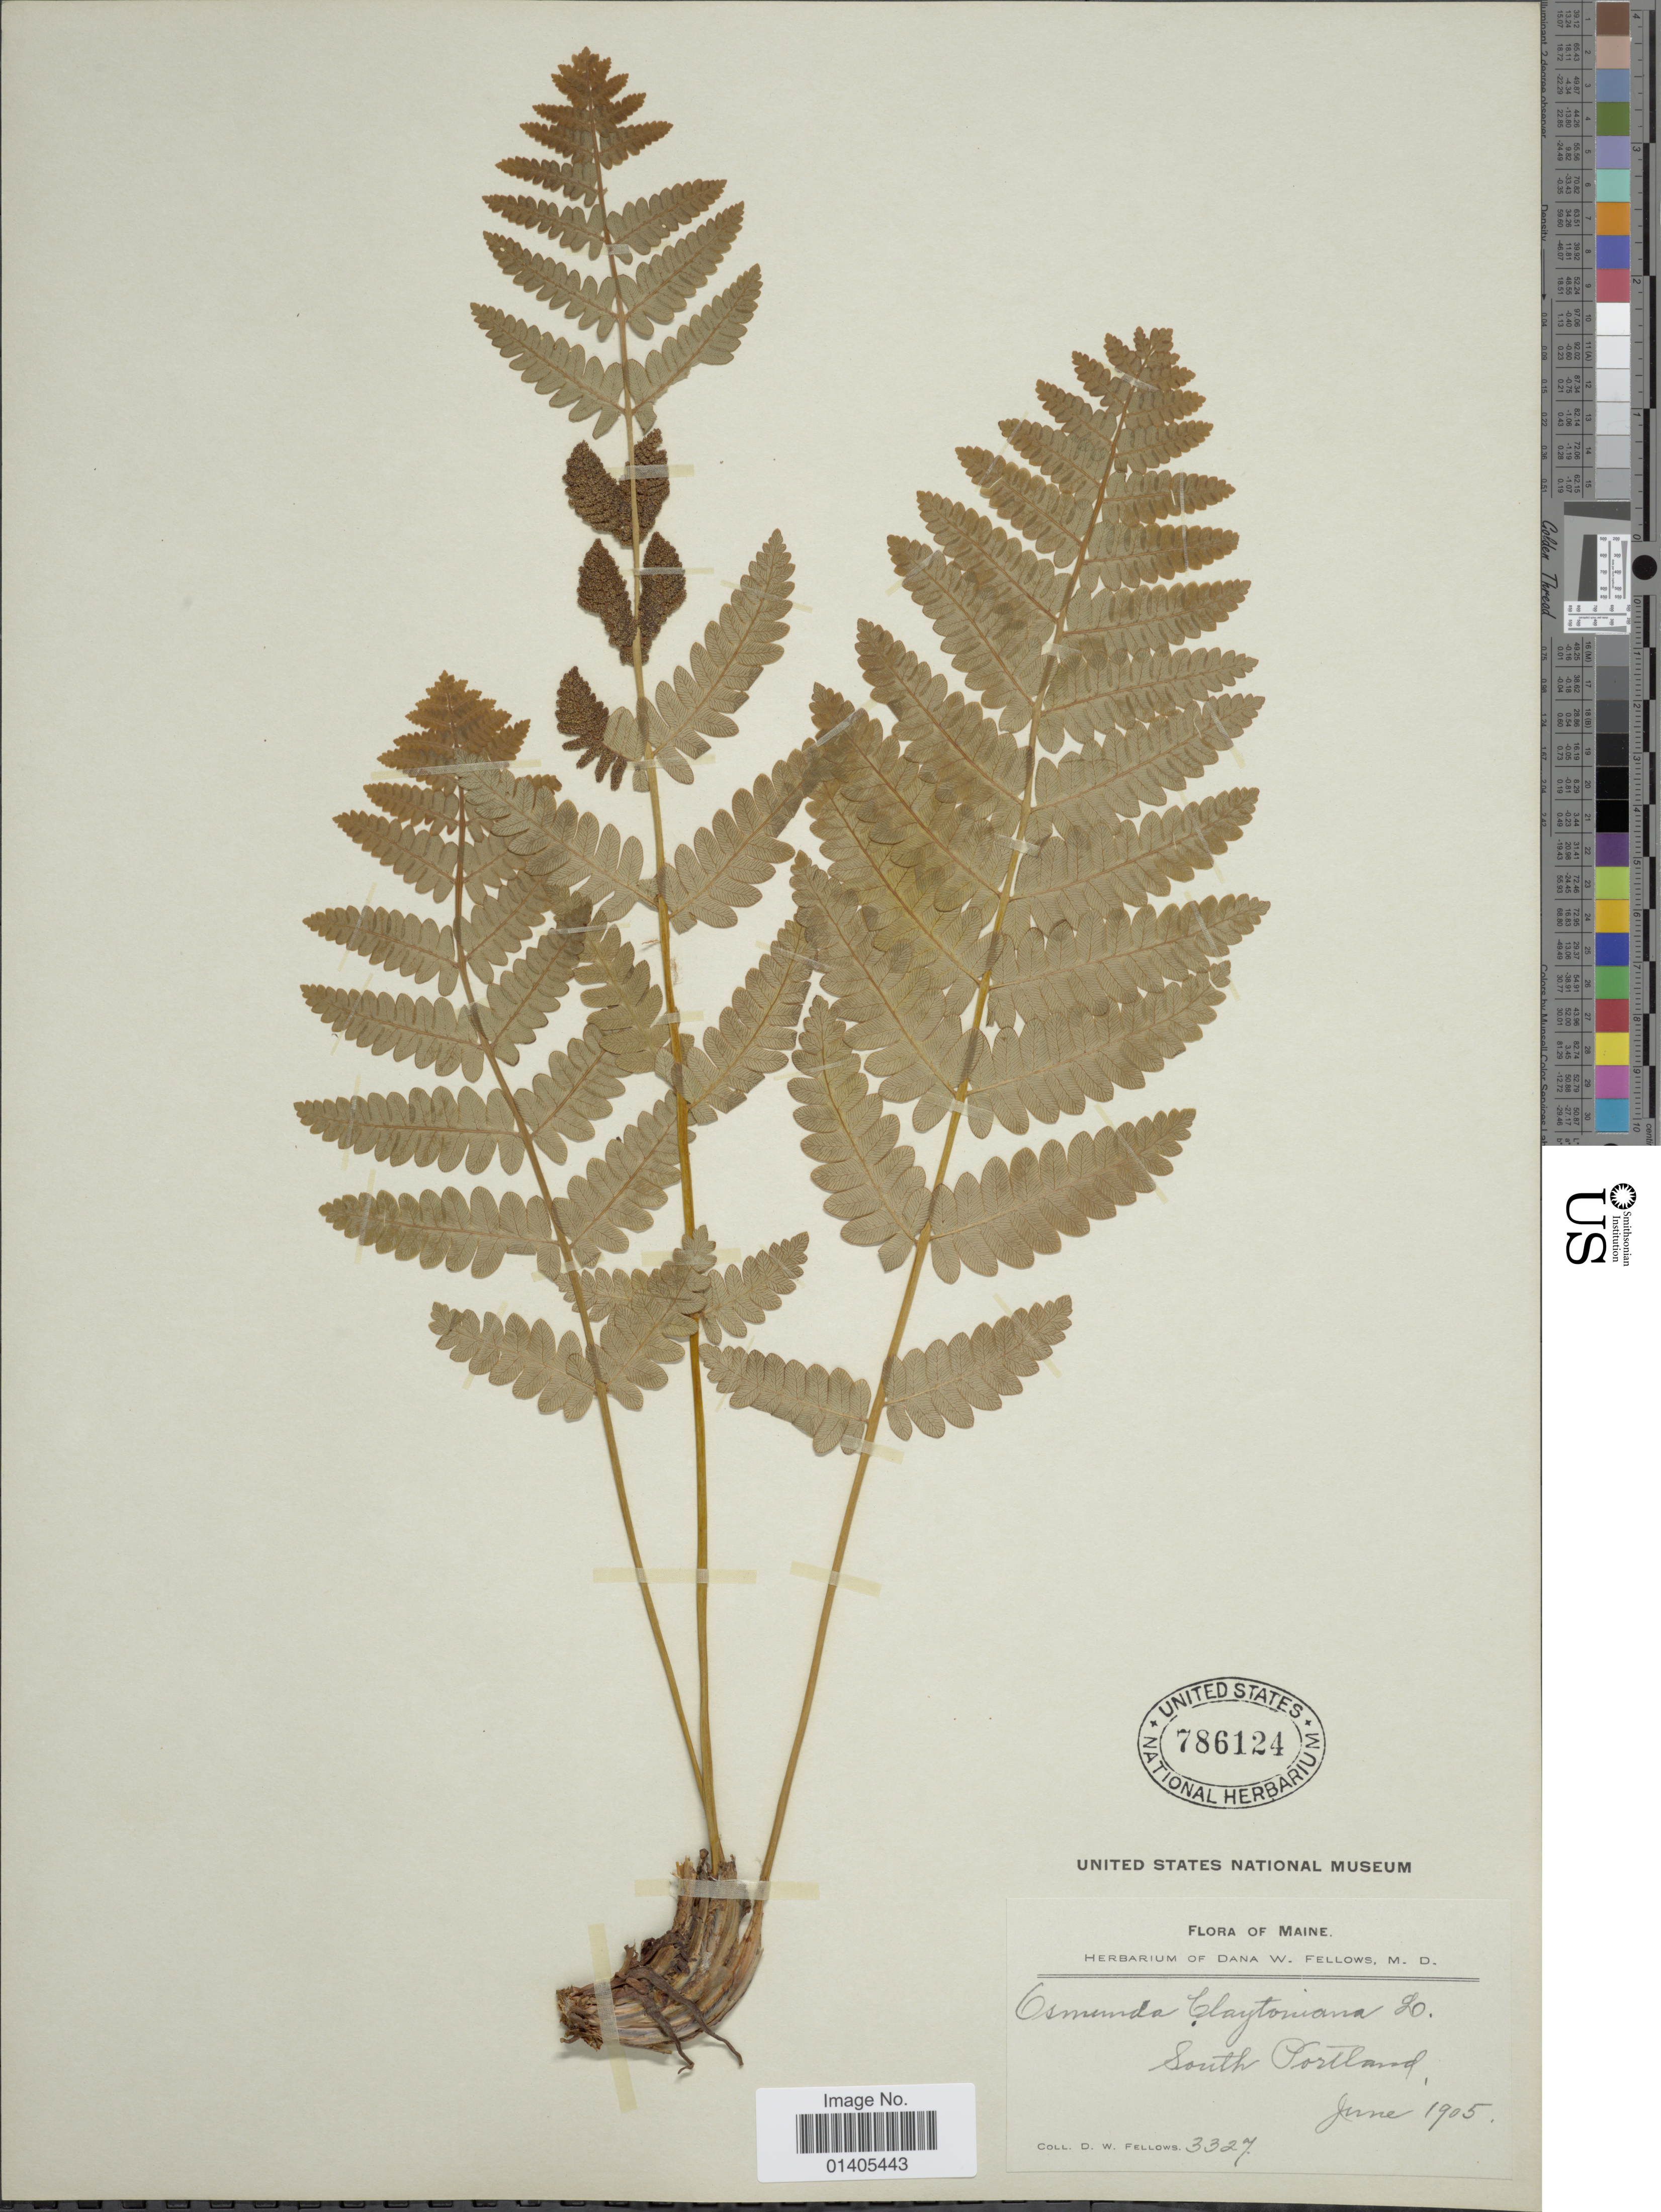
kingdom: Plantae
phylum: Tracheophyta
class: Polypodiopsida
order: Osmundales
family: Osmundaceae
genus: Osmunda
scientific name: Osmunda claytoniana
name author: (L.) Tagawa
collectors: D. W. Fellows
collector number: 3327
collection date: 1905-06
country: United States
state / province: Maine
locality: South Portland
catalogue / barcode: US 786124